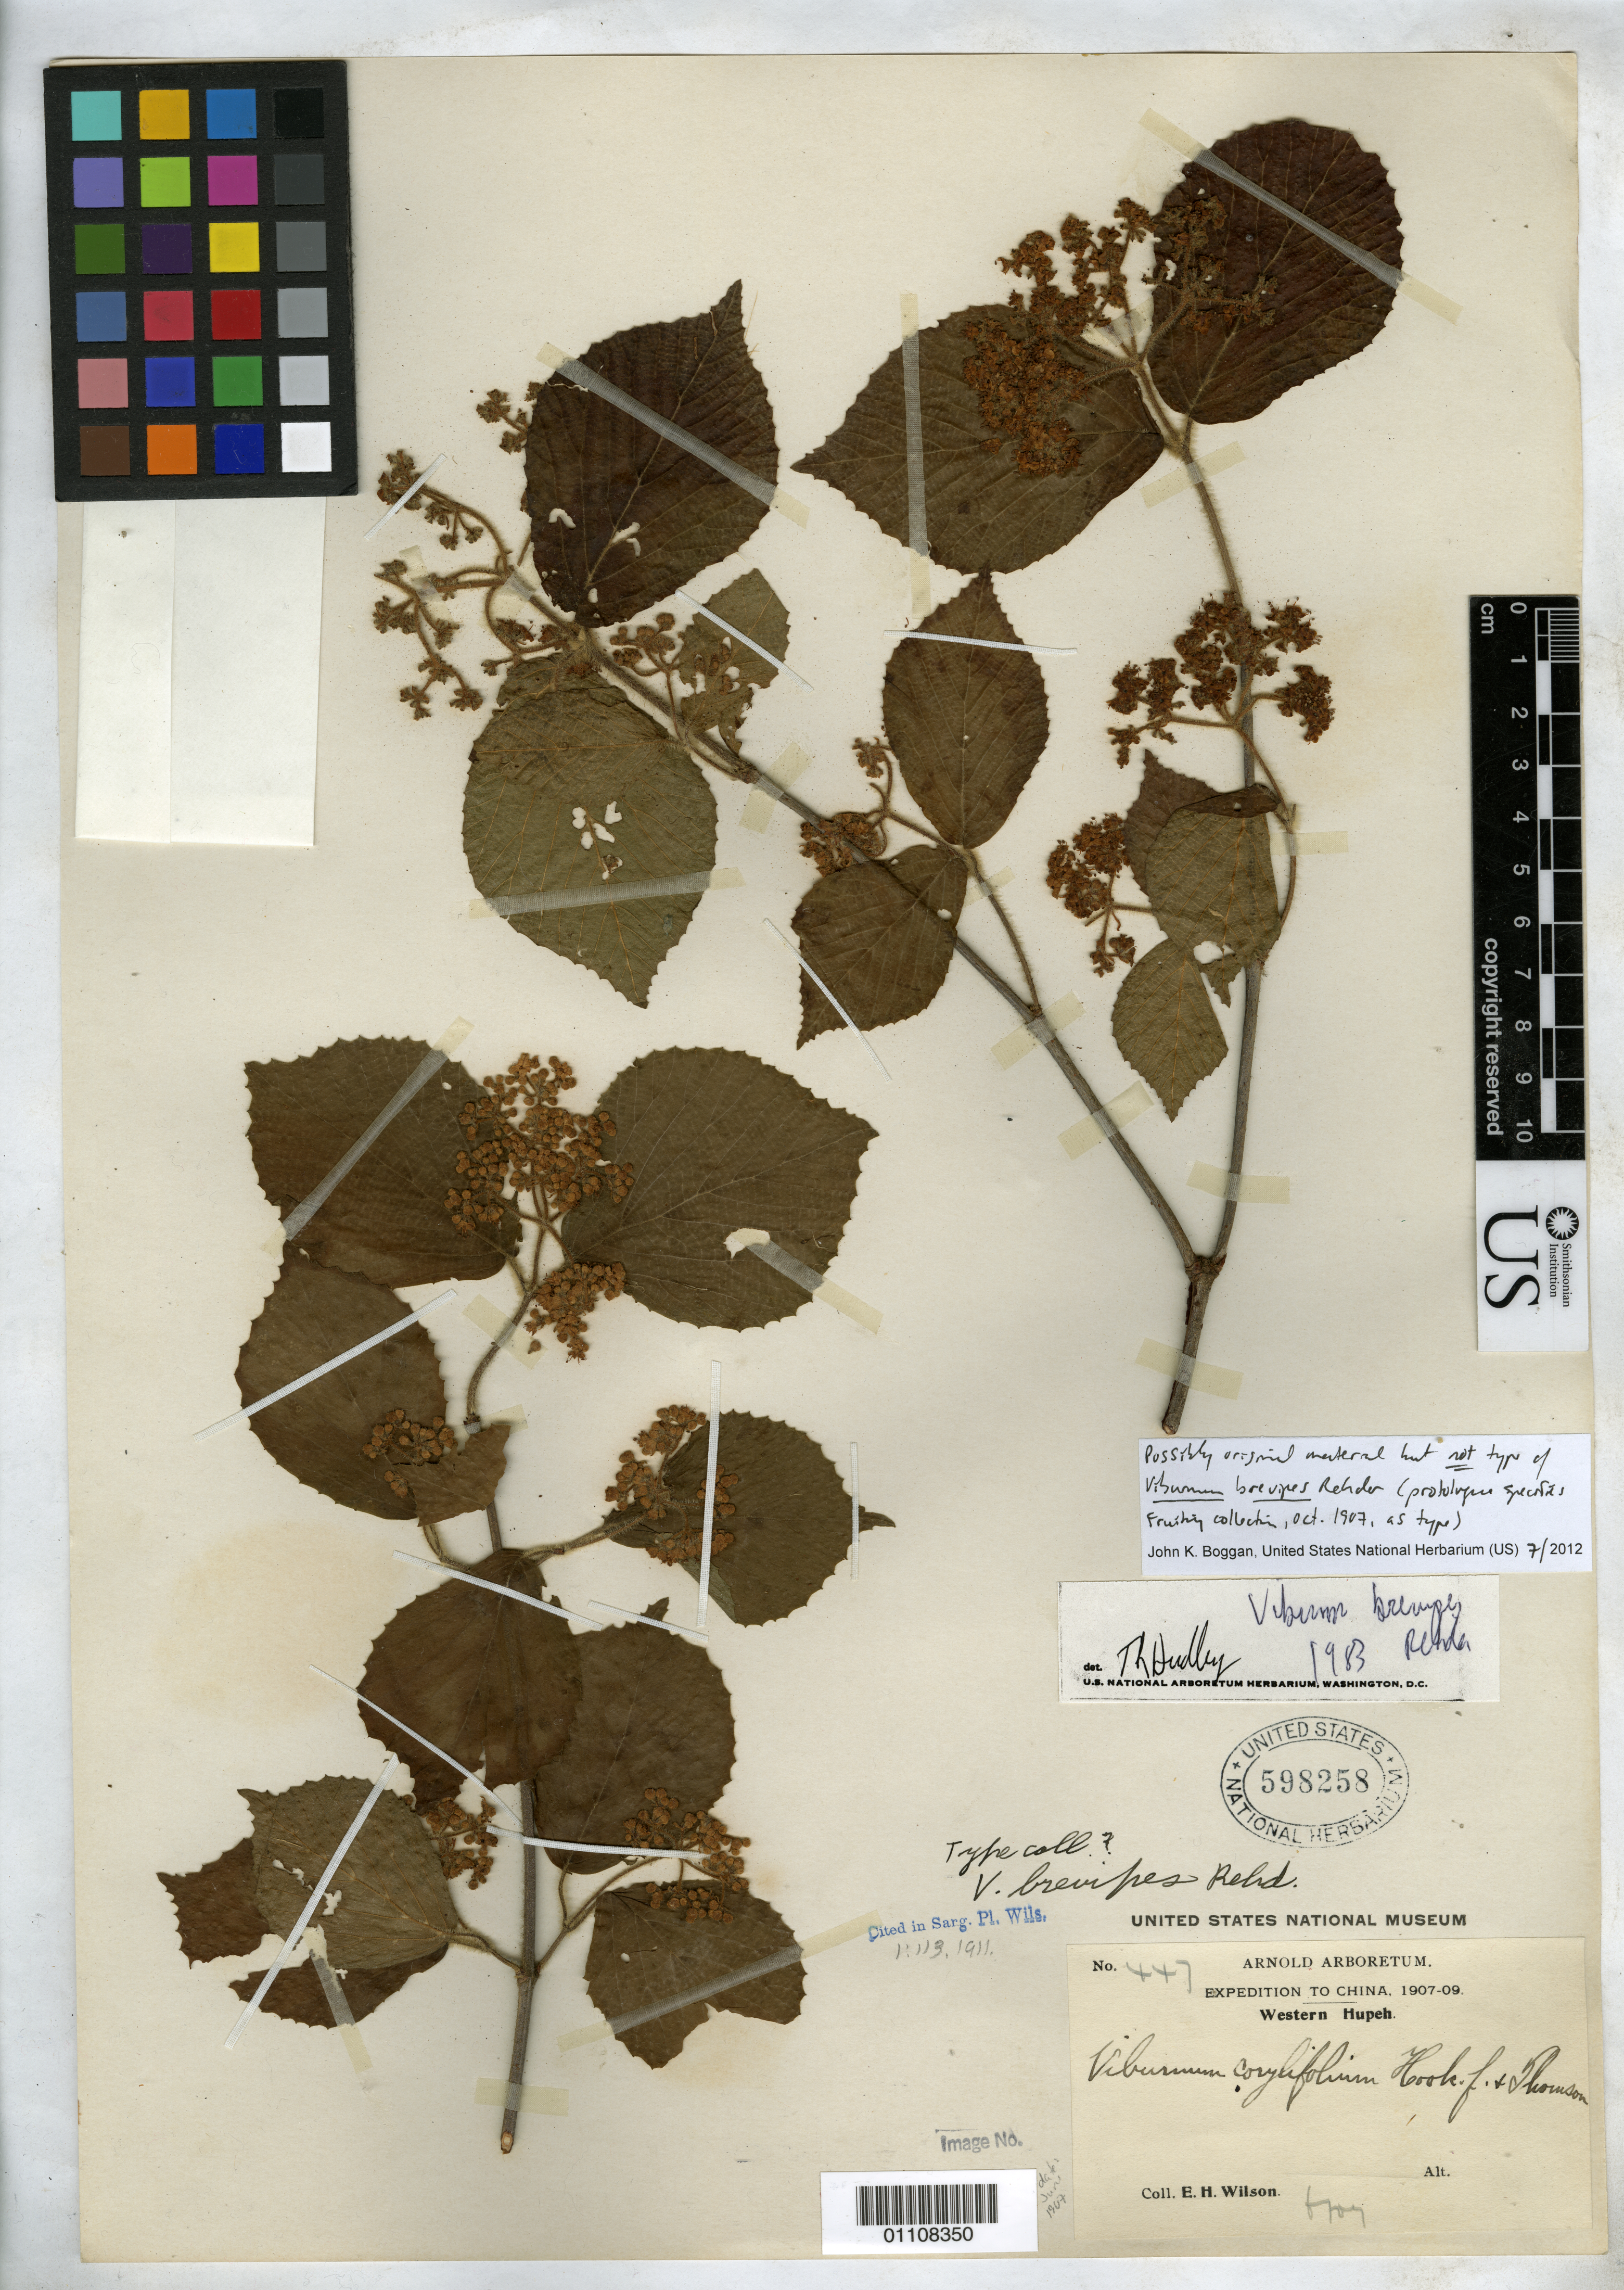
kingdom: Plantae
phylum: Tracheophyta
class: Magnoliopsida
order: Dipsacales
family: Viburnaceae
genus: Viburnum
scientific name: Viburnum brevipes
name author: Rehder in Sarg.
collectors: E. H. Wilson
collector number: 447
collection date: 1907-06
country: China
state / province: Hubei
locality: Western Hupeh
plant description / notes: Same collection number as type. The protologue specifies "...October 1907 (No. 447, as to the fruiting specimens, type)"; this flowering specimen made in June 1907 may be original material but cannot be considered type material.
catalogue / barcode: US 598258